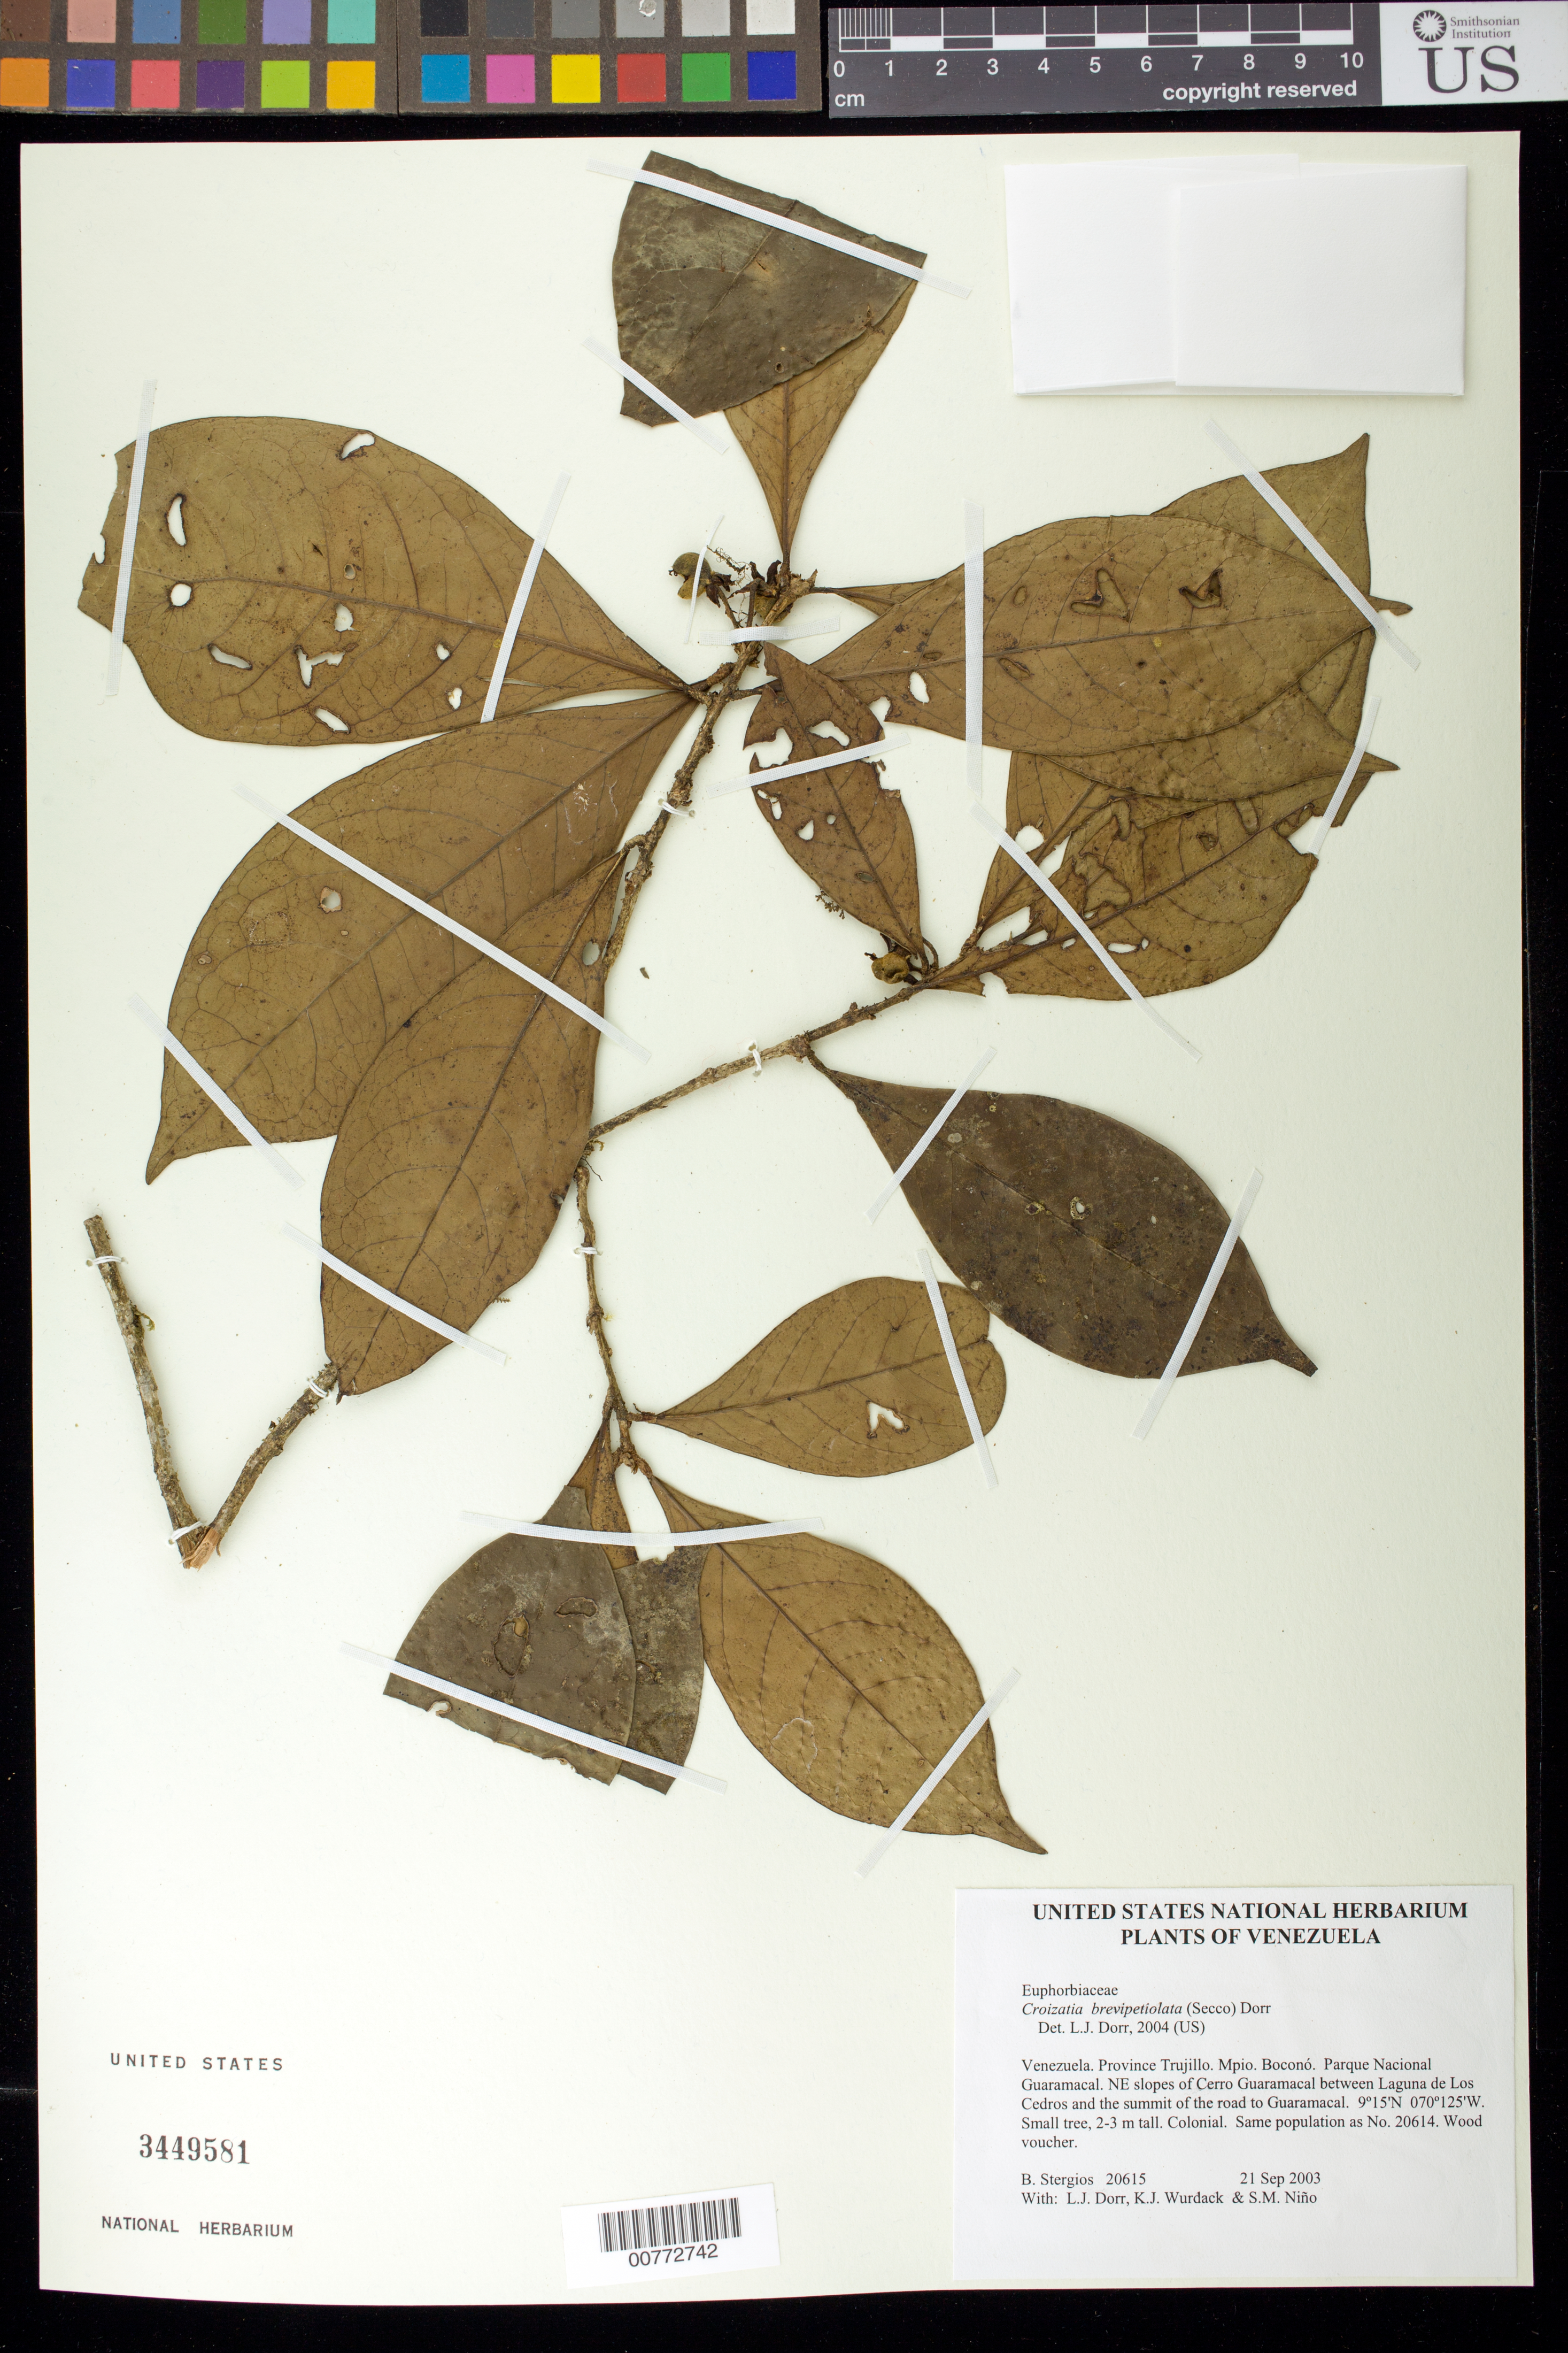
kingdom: Plantae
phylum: Tracheophyta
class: Magnoliopsida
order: Malpighiales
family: Phyllanthaceae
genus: Croizatia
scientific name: Croizatia brevipetiolata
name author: (Secco) Dorr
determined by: Dorr, L. J., (BOT), Smithsonian Institution - National Museum of Natural History (UNITED STATES)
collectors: B. G. Stergios, L. J. Dorr, K. Wurdack & S. M. Niño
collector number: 20615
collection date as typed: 21 Sep 2003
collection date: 2003-09-21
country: Venezuela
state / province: Trujillo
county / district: Boconó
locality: Parque Nacional Guaramacal. NE slopes of Cerro Guaramacal between Laguna de Los Cedros and the summit of the road to Guaramacal.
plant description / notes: COL, K, PORT, US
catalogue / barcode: US 3449581